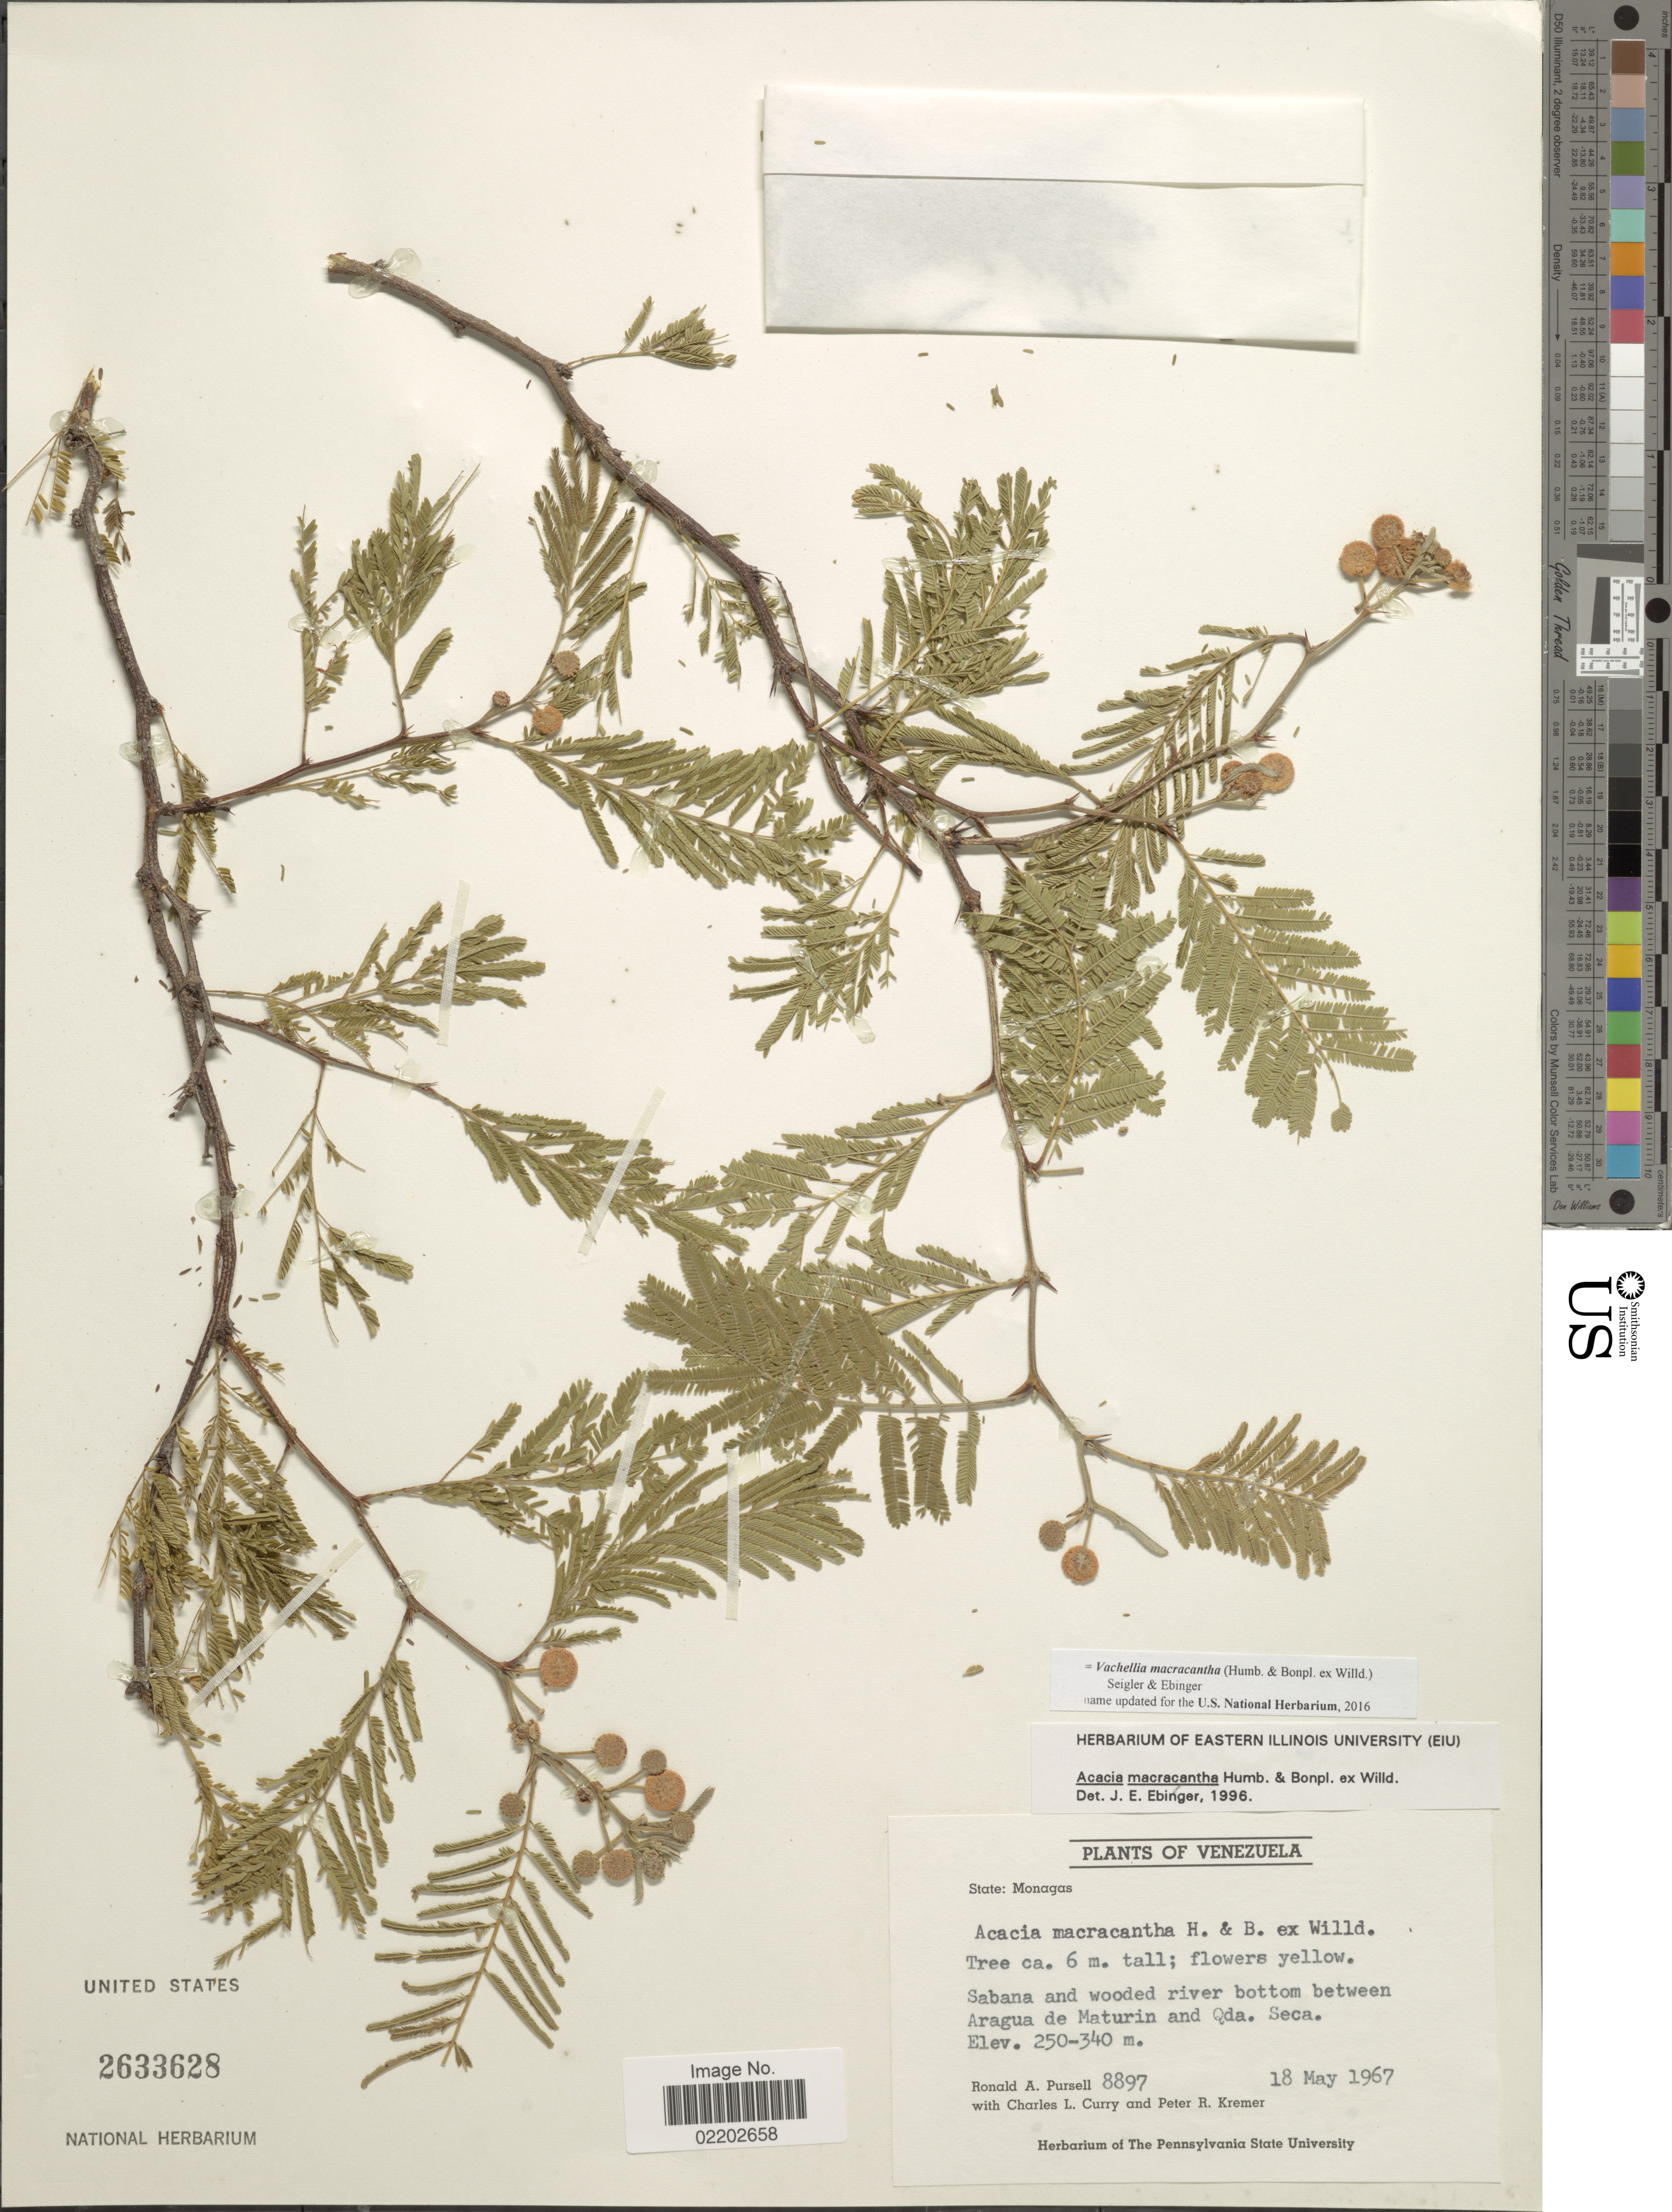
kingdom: Plantae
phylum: Tracheophyta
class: Magnoliopsida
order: Fabales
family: Fabaceae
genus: Vachellia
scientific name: Vachellia macracantha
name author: (Humb. & Bonpl. ex Willd.) Seigler & Ebinger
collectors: R. A. Pursell, C. L. Curry & P. Kremer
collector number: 8897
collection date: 1967-05-18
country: Venezuela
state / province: Monagas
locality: State: Monaga s. Sabana and wooed river bottom between Araguade Maturin and Qda. Seca.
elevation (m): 250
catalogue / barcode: US 26333628